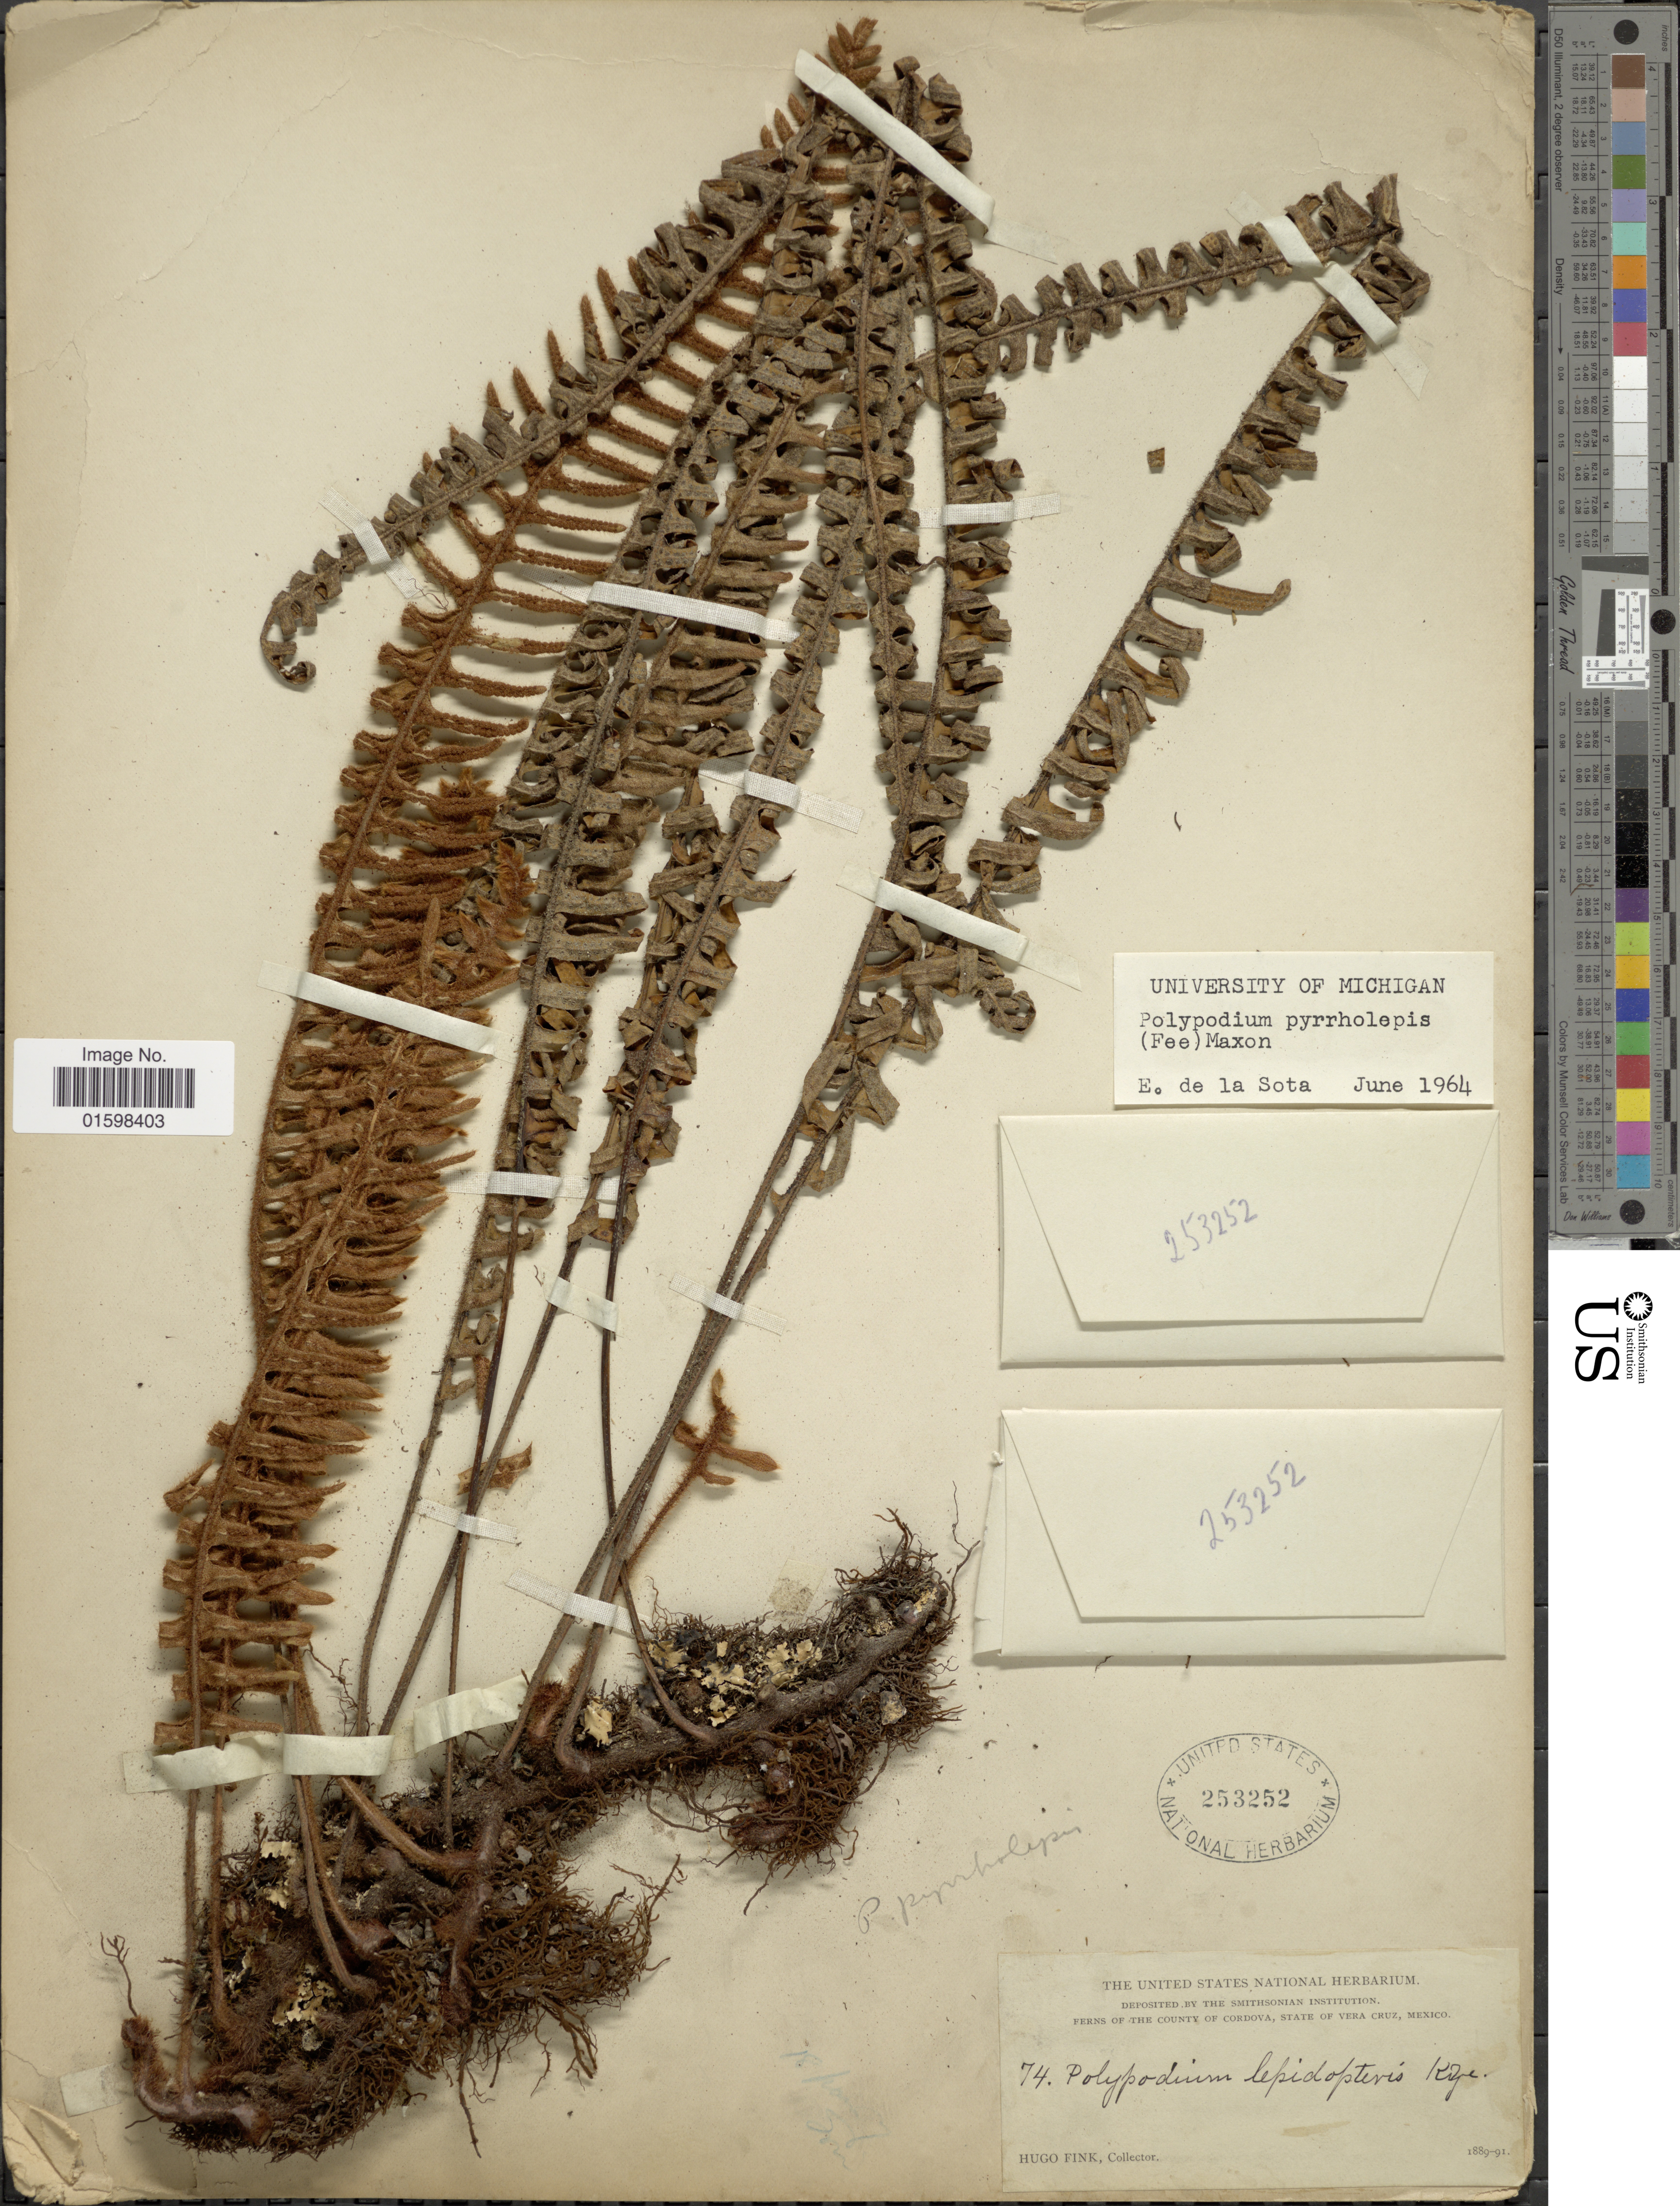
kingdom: Plantae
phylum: Tracheophyta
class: Polypodiopsida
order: Polypodiales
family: Polypodiaceae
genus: Pleopeltis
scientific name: Pleopeltis pyrrholepis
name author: (Fée) A.R. Sm. & Tejero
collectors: H. Fink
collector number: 74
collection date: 1889/1891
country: Mexico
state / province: Veracruz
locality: The County of Cordova, State of Vera Cruz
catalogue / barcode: US 253252